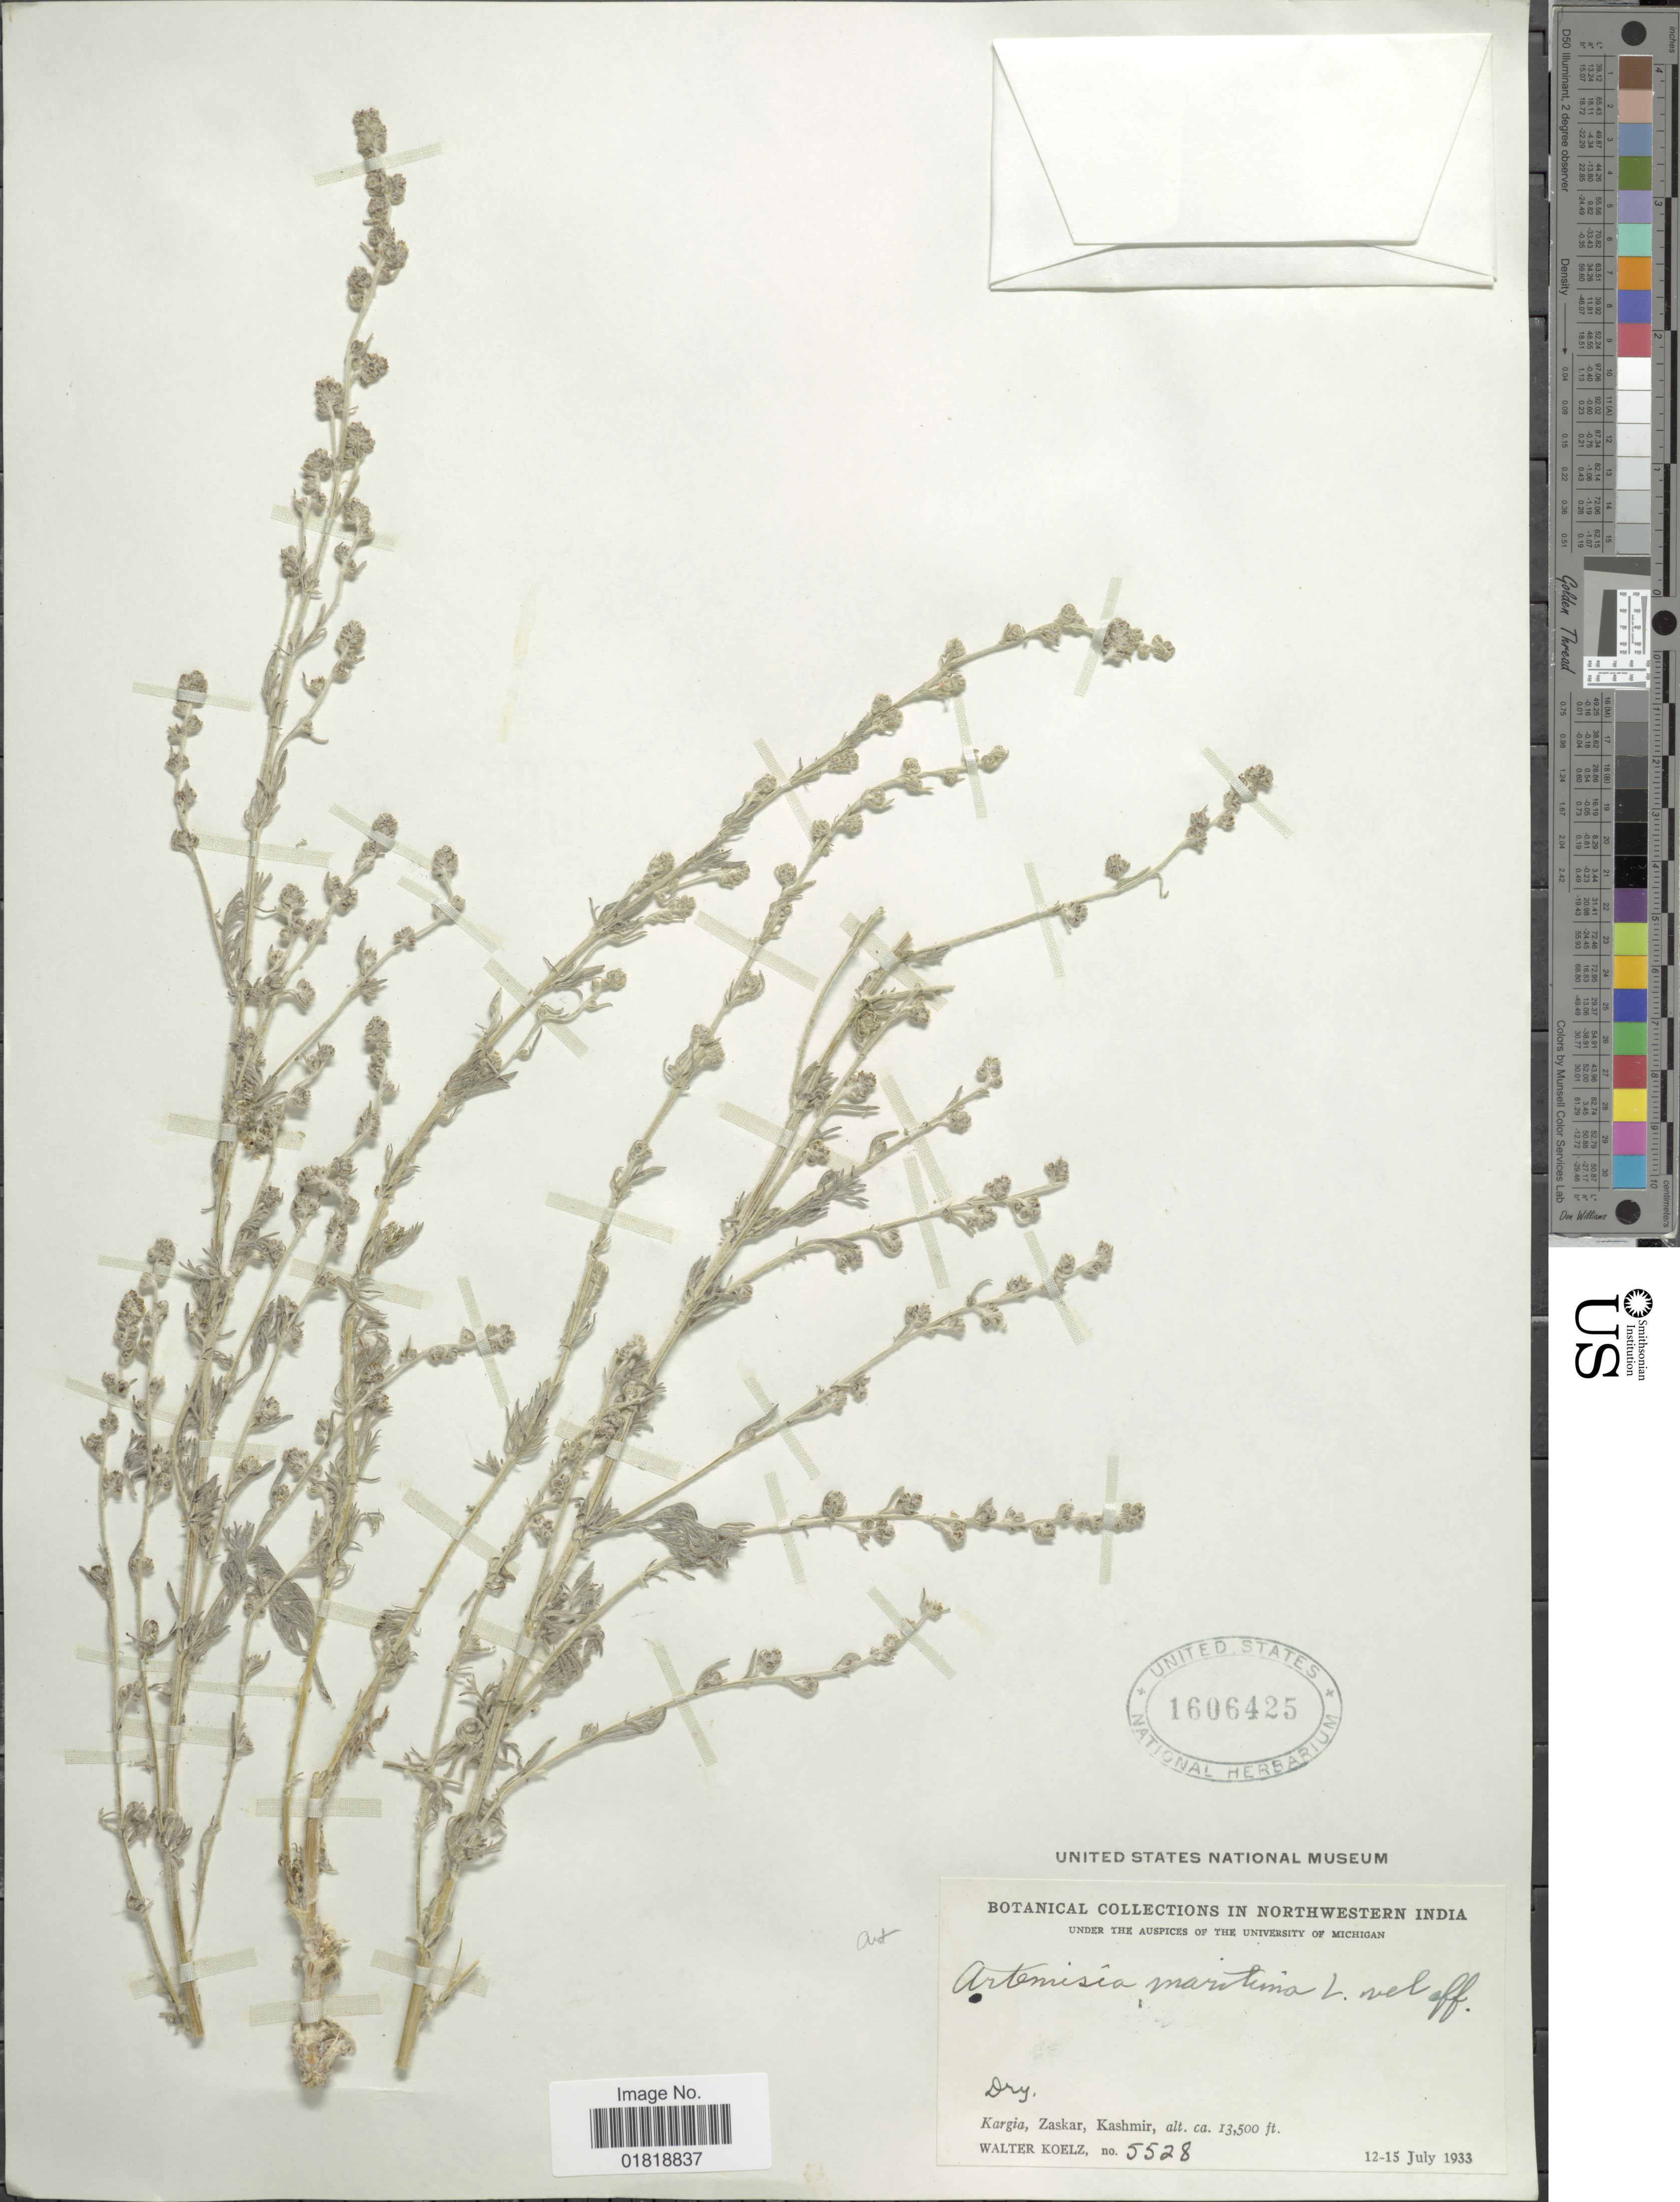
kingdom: Plantae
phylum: Tracheophyta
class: Magnoliopsida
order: Asterales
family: Asteraceae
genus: Artemisia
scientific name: Artemisia maritima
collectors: W. N. Koelz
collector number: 5528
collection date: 1933-07-12/1933-07-15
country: India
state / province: Jammu and Kashmir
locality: Northwestern India, Kargia, Zaskar, Kashmir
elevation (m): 4115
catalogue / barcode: US 1606425